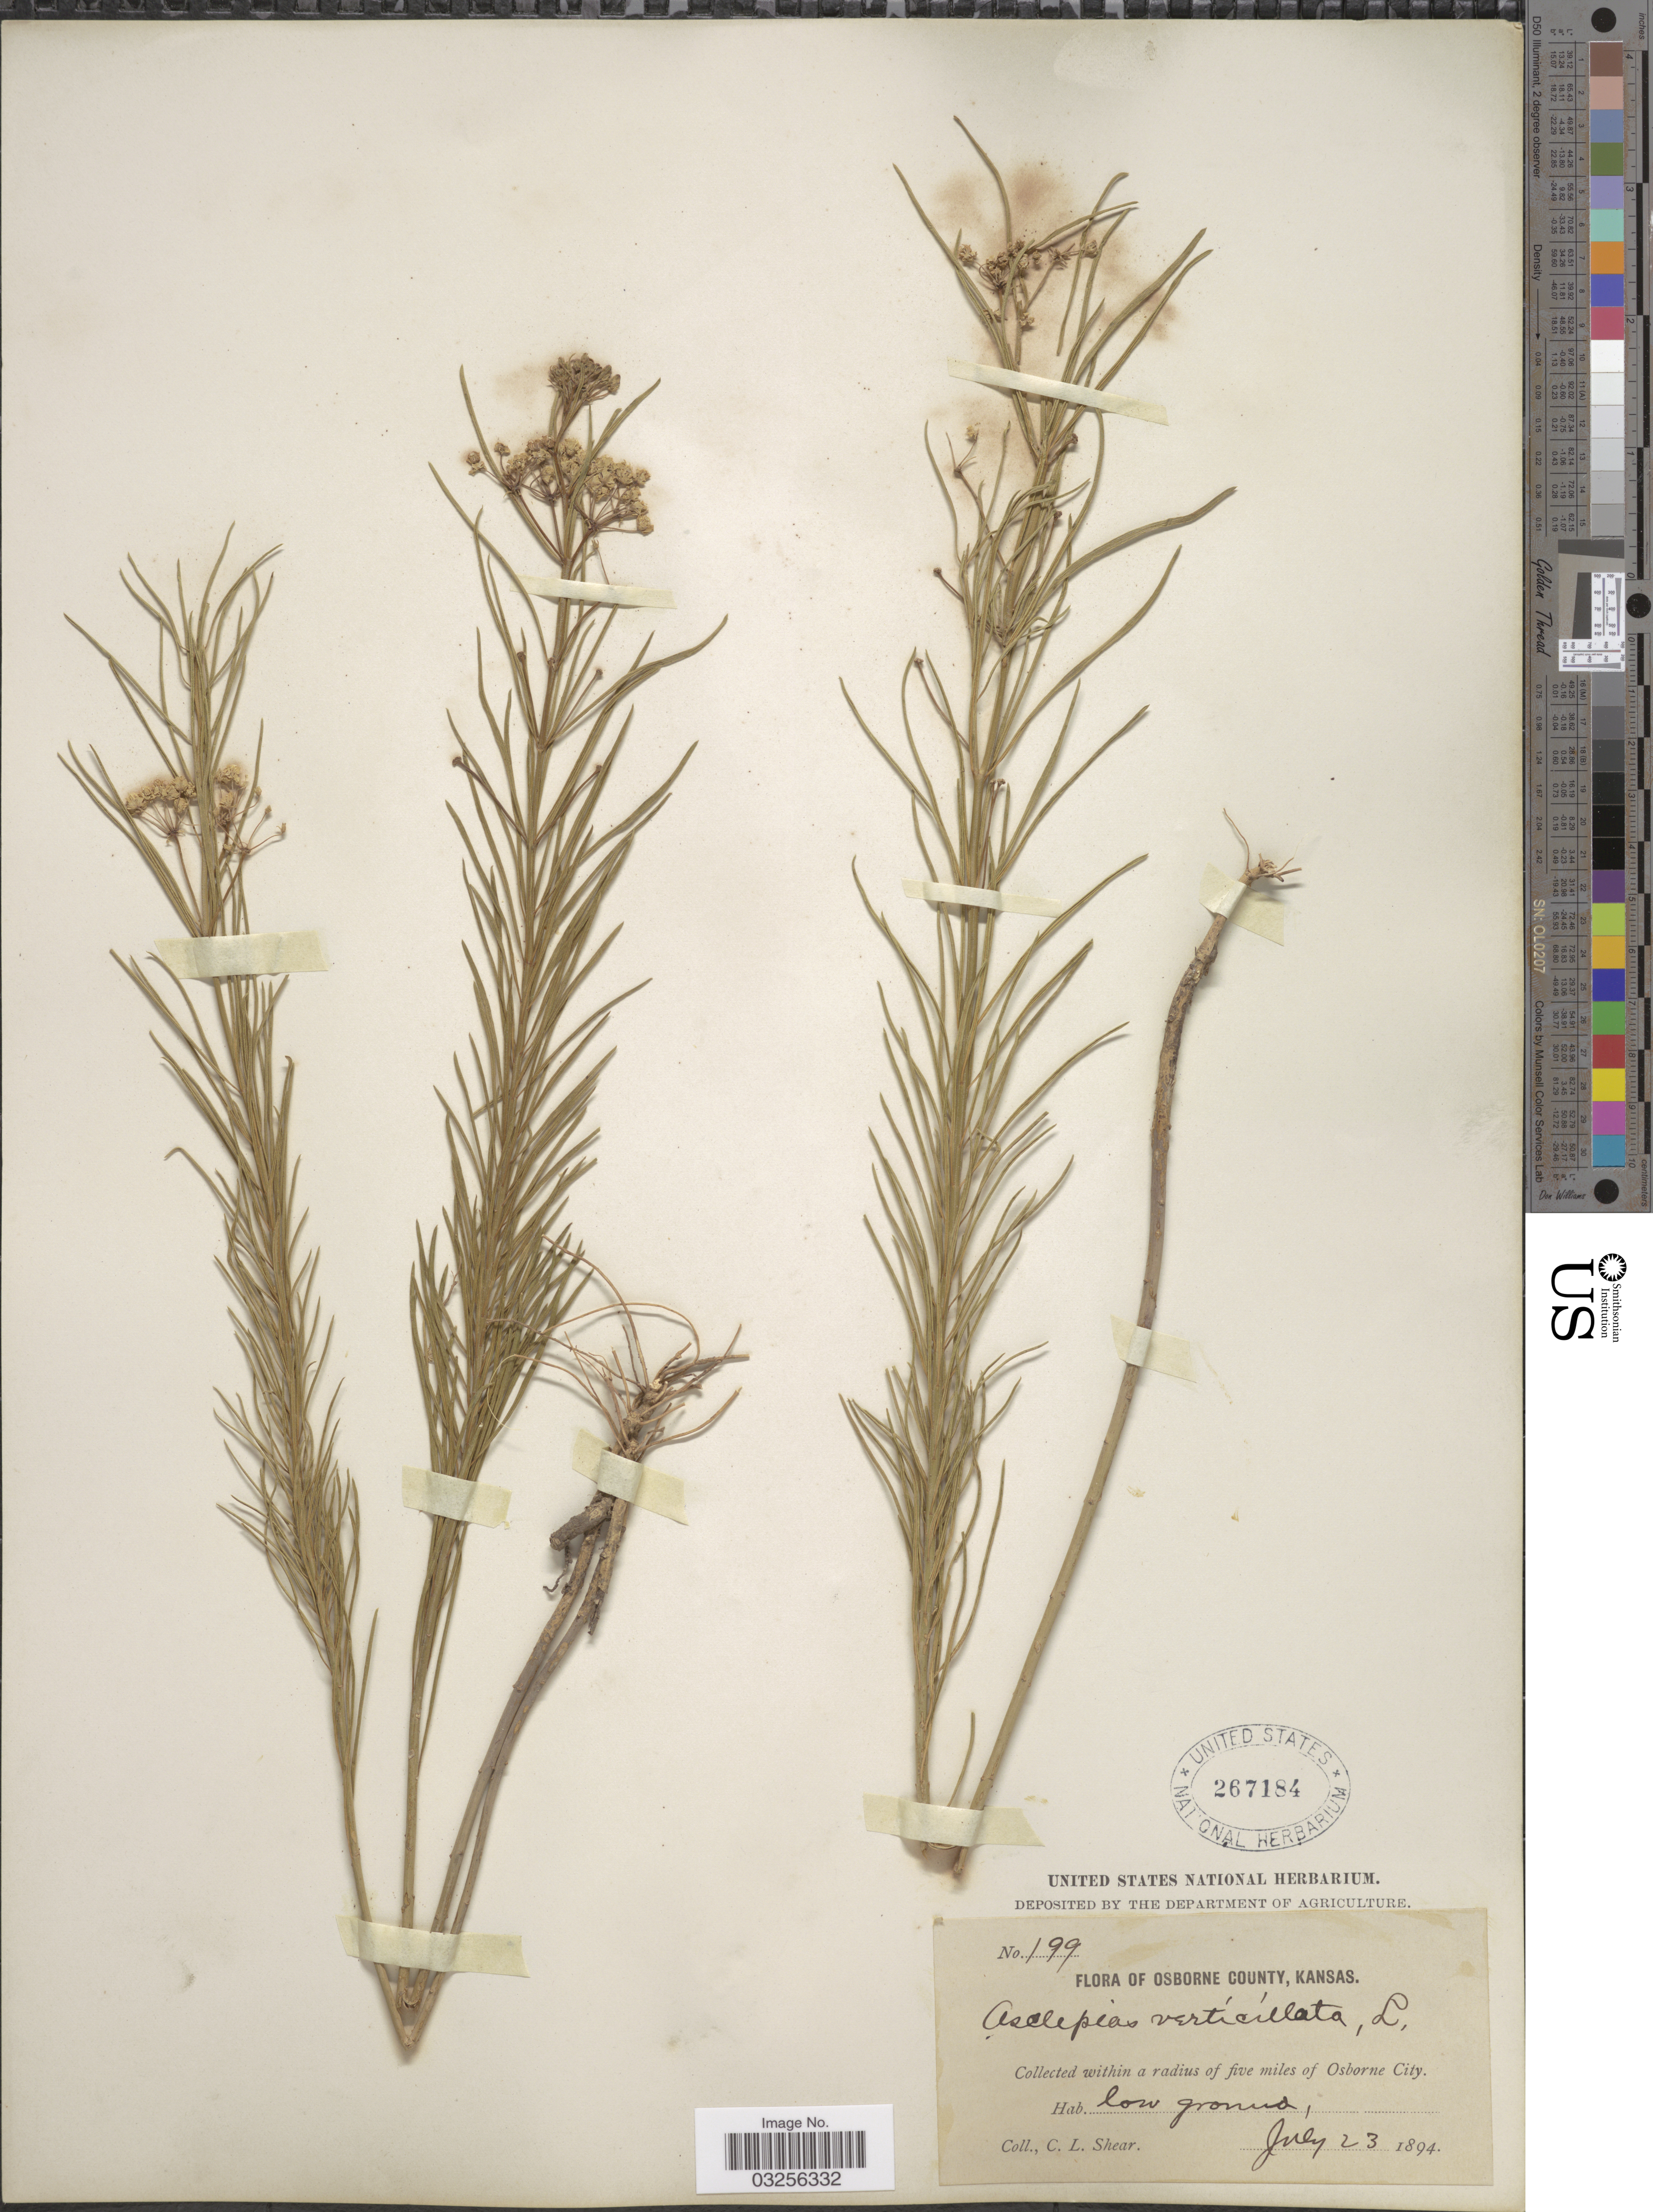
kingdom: Plantae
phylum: Tracheophyta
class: Magnoliopsida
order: Gentianales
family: Apocynaceae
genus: Asclepias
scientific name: Asclepias verticillata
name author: L.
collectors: C. L. Shear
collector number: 199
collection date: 1894-07-23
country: United States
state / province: Kansas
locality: Osborne County. Collected within a radius of five miles of Osborne City.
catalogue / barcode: US 267184